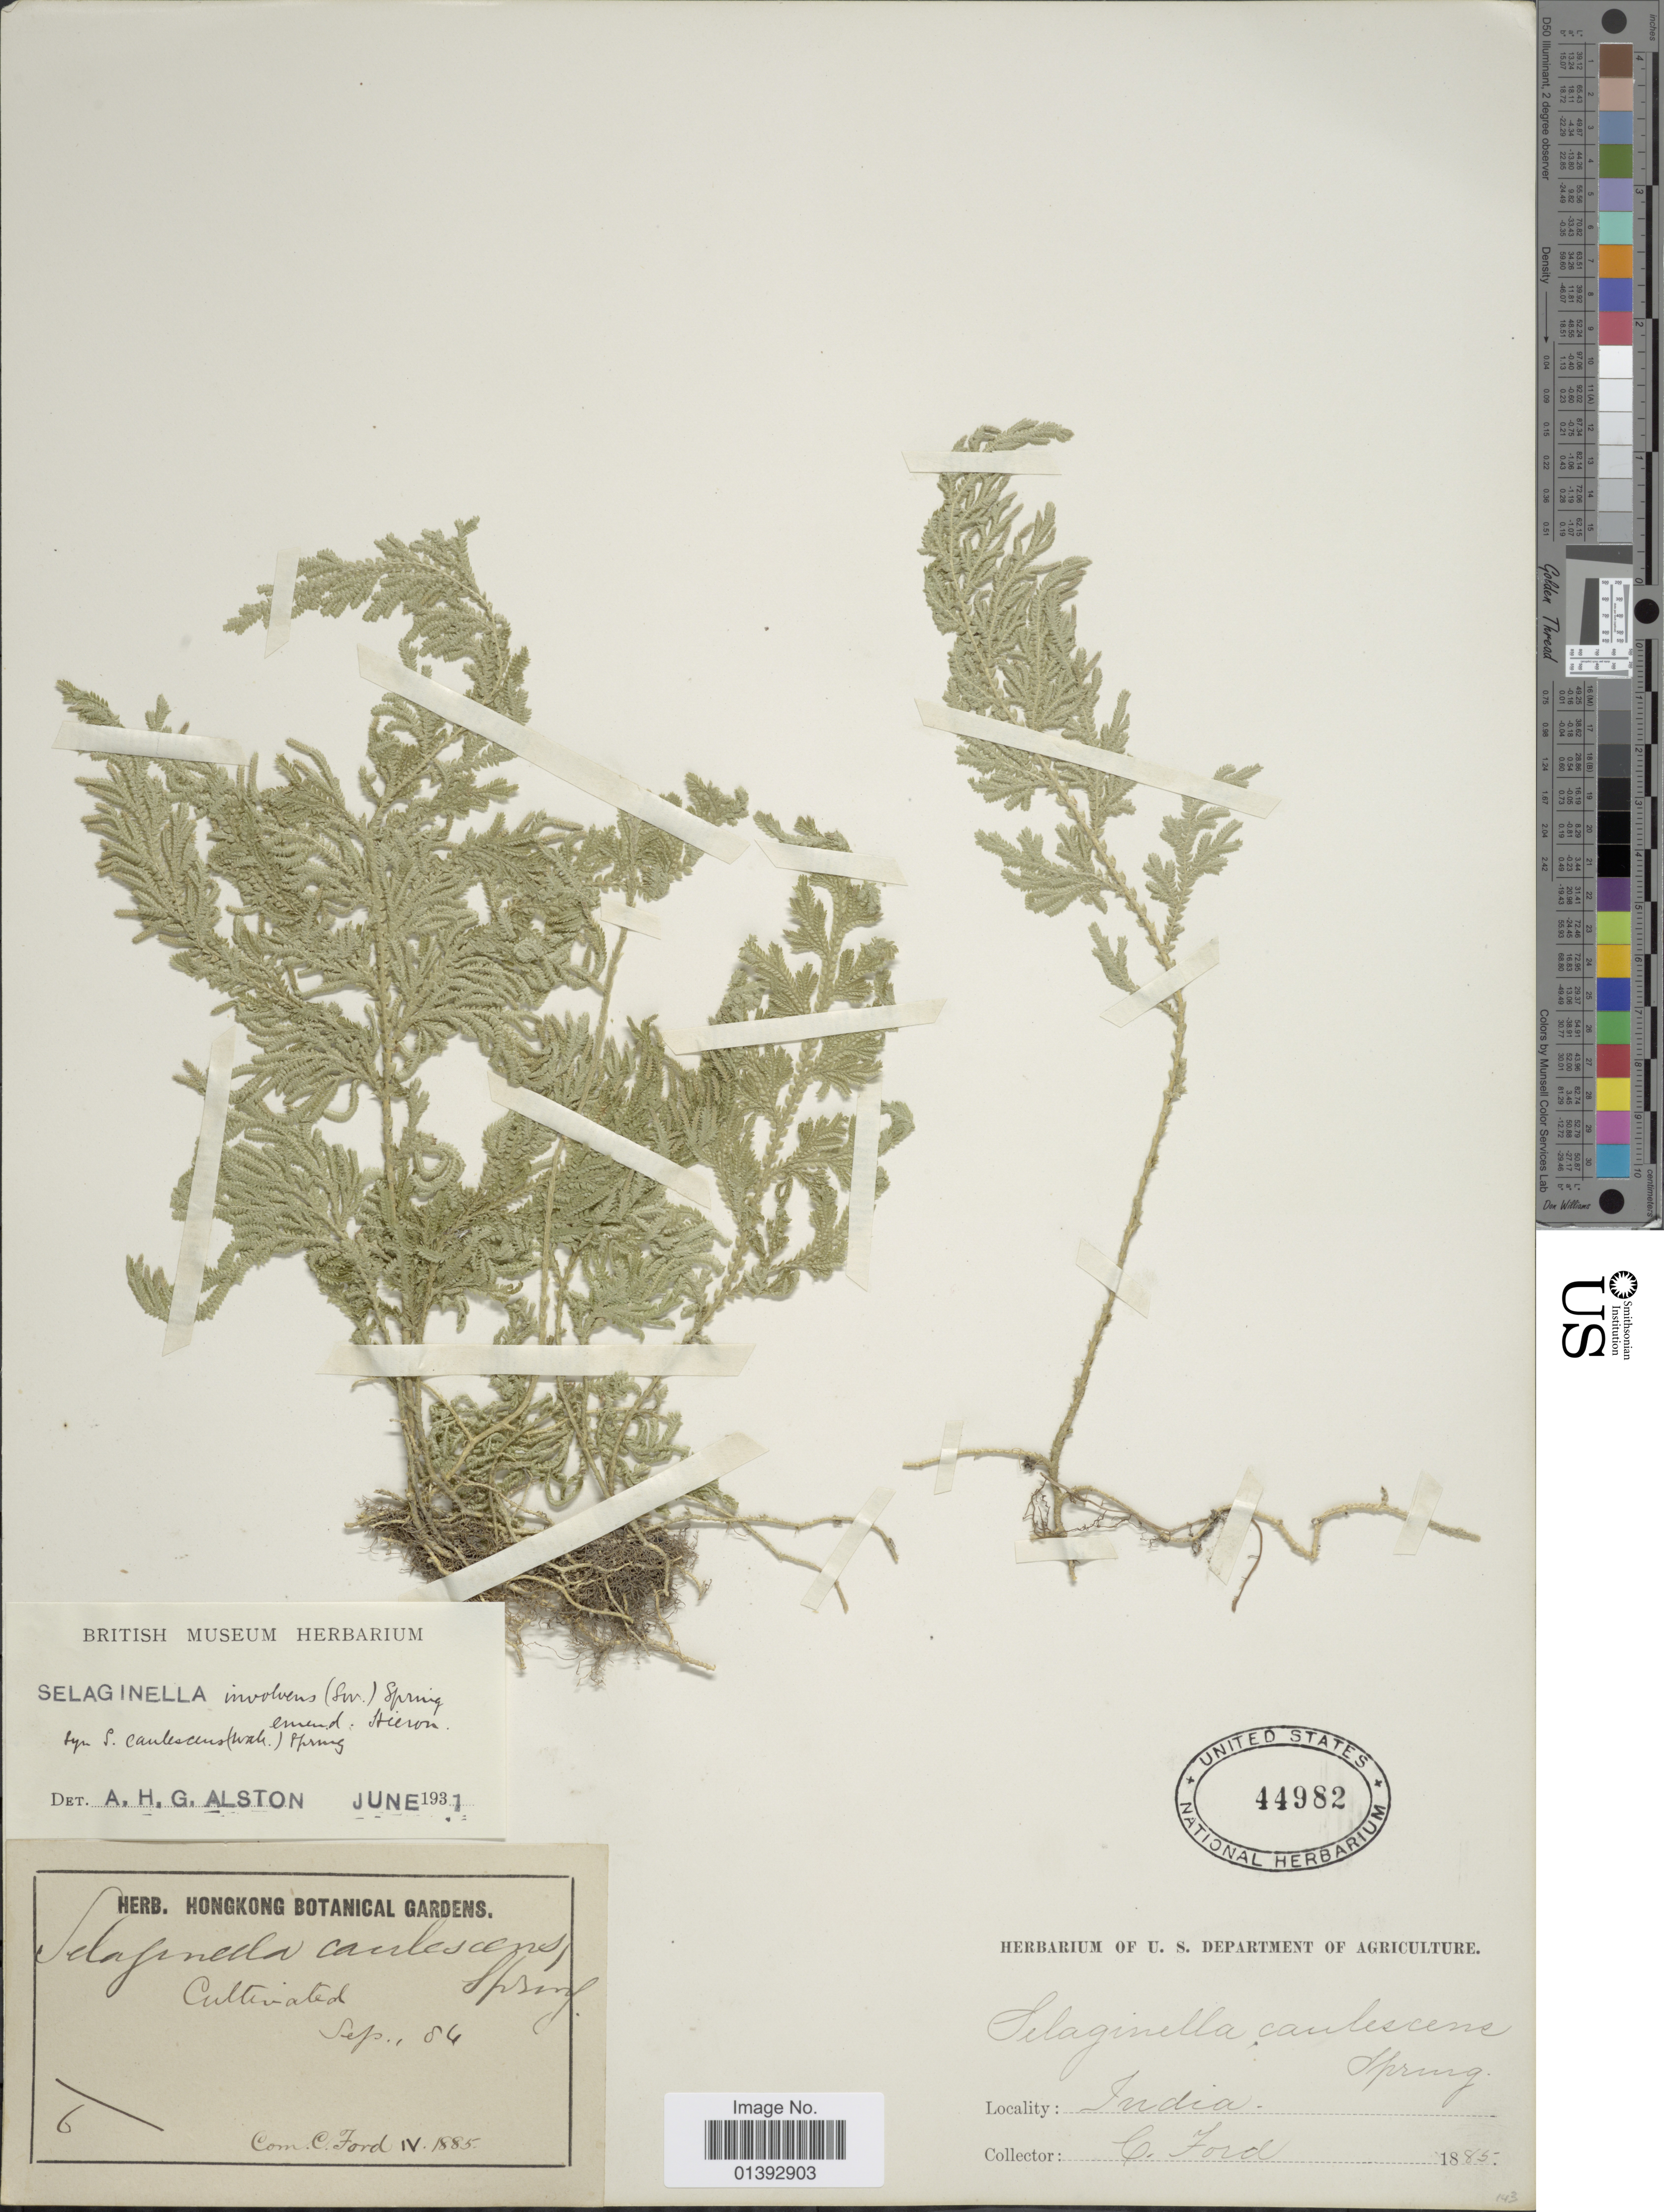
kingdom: Plantae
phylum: Tracheophyta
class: Lycopodiopsida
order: Selaginellales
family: Selaginellaceae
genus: Selaginella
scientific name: Selaginella involvens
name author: (Sw.) Spring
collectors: C. Ford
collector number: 6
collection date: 1885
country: India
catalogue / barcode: US 44982